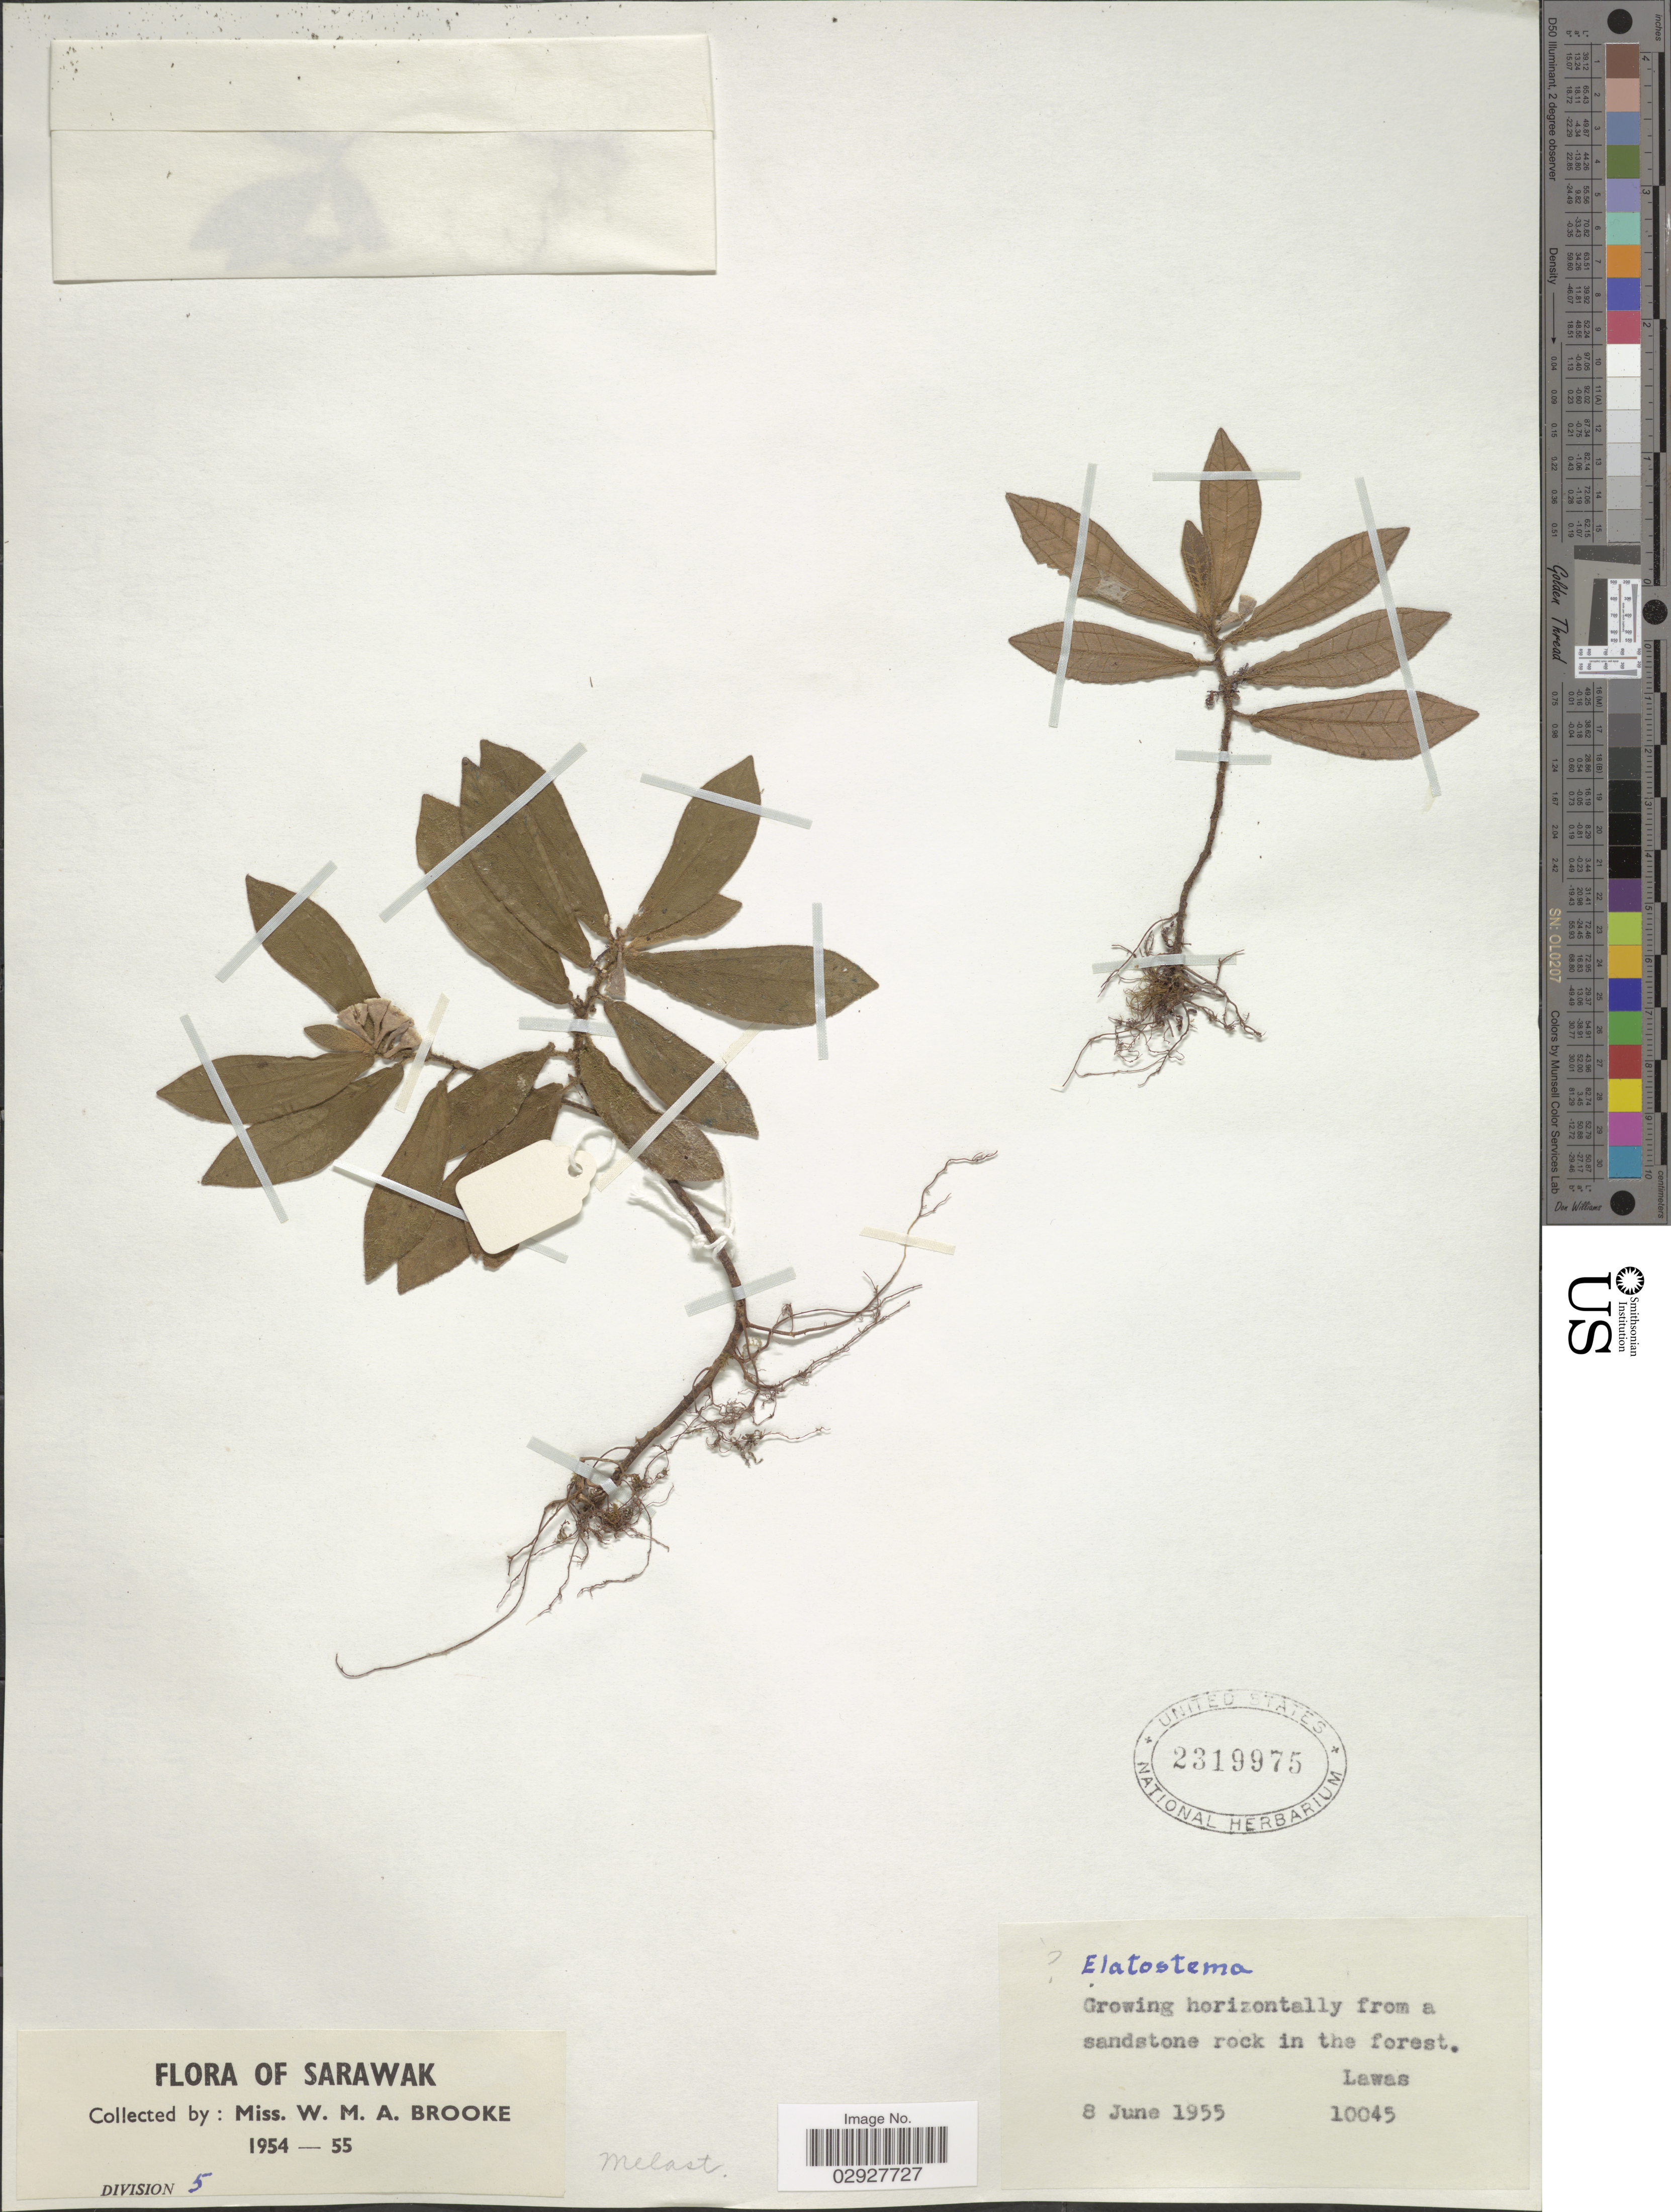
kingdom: Plantae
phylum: Tracheophyta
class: Magnoliopsida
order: Myrtales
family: Melastomataceae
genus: Sonerila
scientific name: Sonerila sp.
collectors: W. Brooke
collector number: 10045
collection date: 1955-06-08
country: Malaysia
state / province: Sarawak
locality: Lawas.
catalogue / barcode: US 2319975